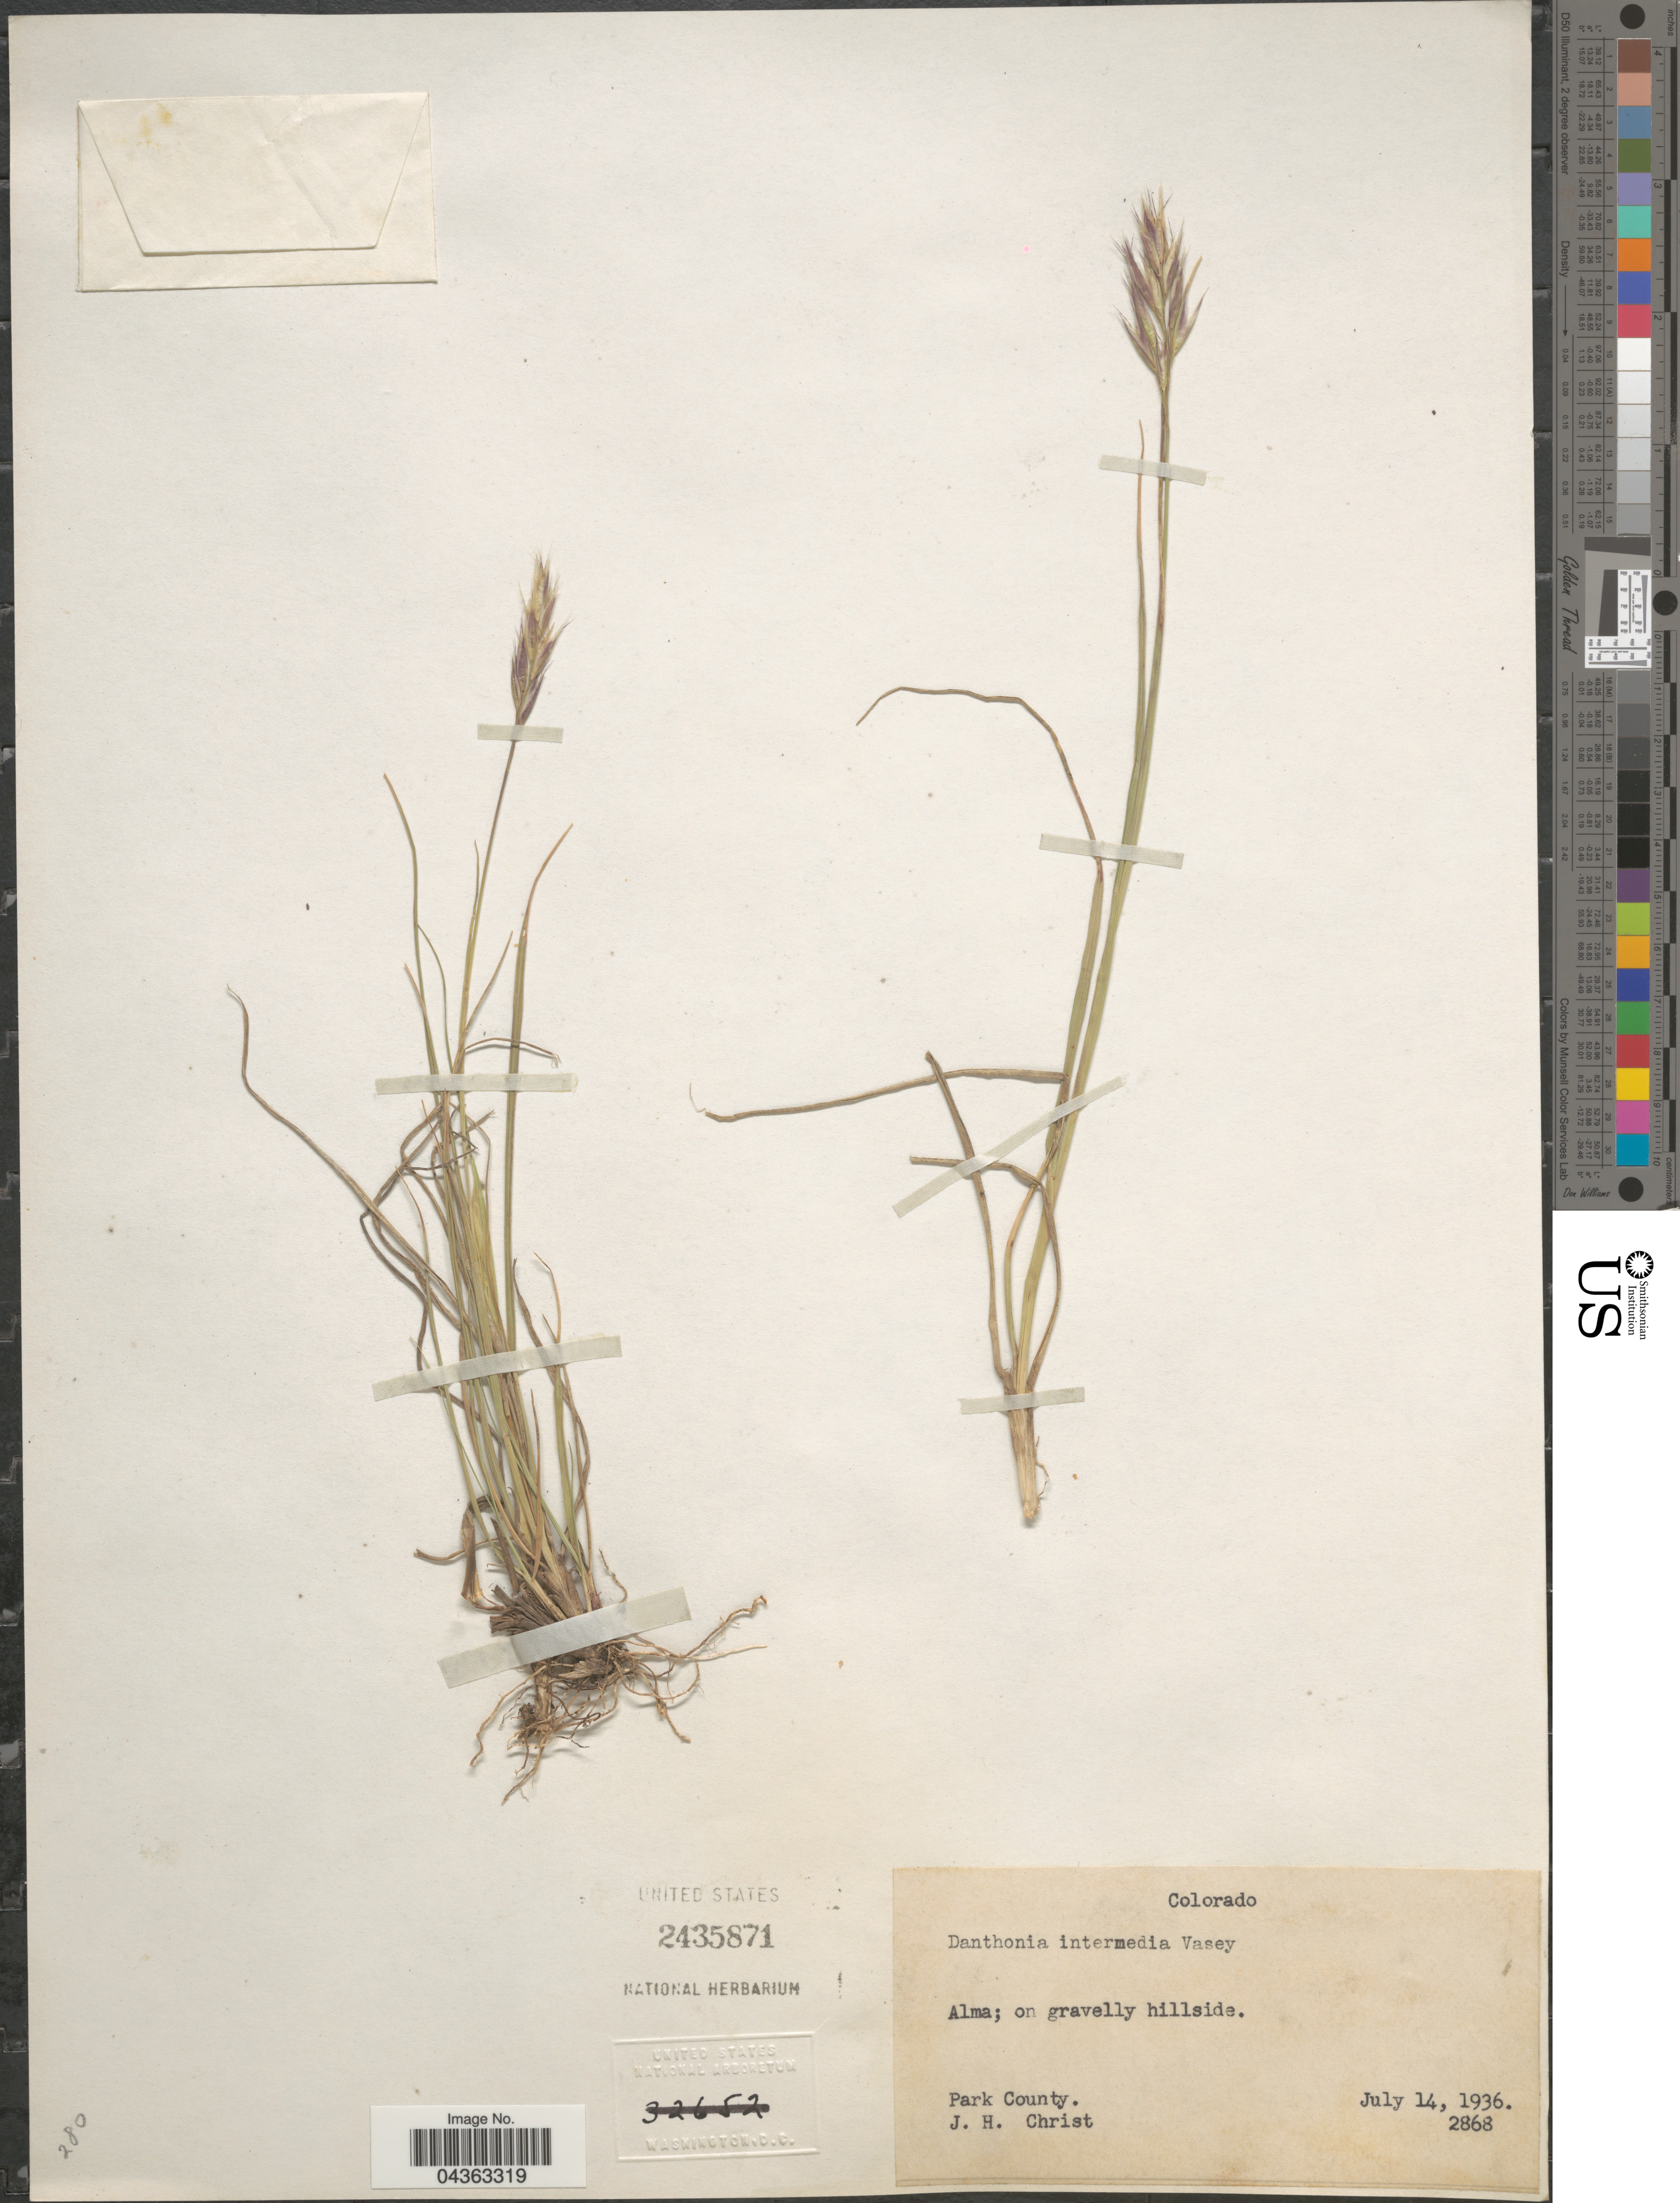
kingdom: Plantae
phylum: Tracheophyta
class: Liliopsida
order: Poales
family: Poaceae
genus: Danthonia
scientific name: Danthonia intermedia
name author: Vasey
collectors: J. H. Christ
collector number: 2868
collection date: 1936-07-14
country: United States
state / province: Colorado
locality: Alma; on gravelly hillside. Park County.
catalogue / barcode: US 2435871